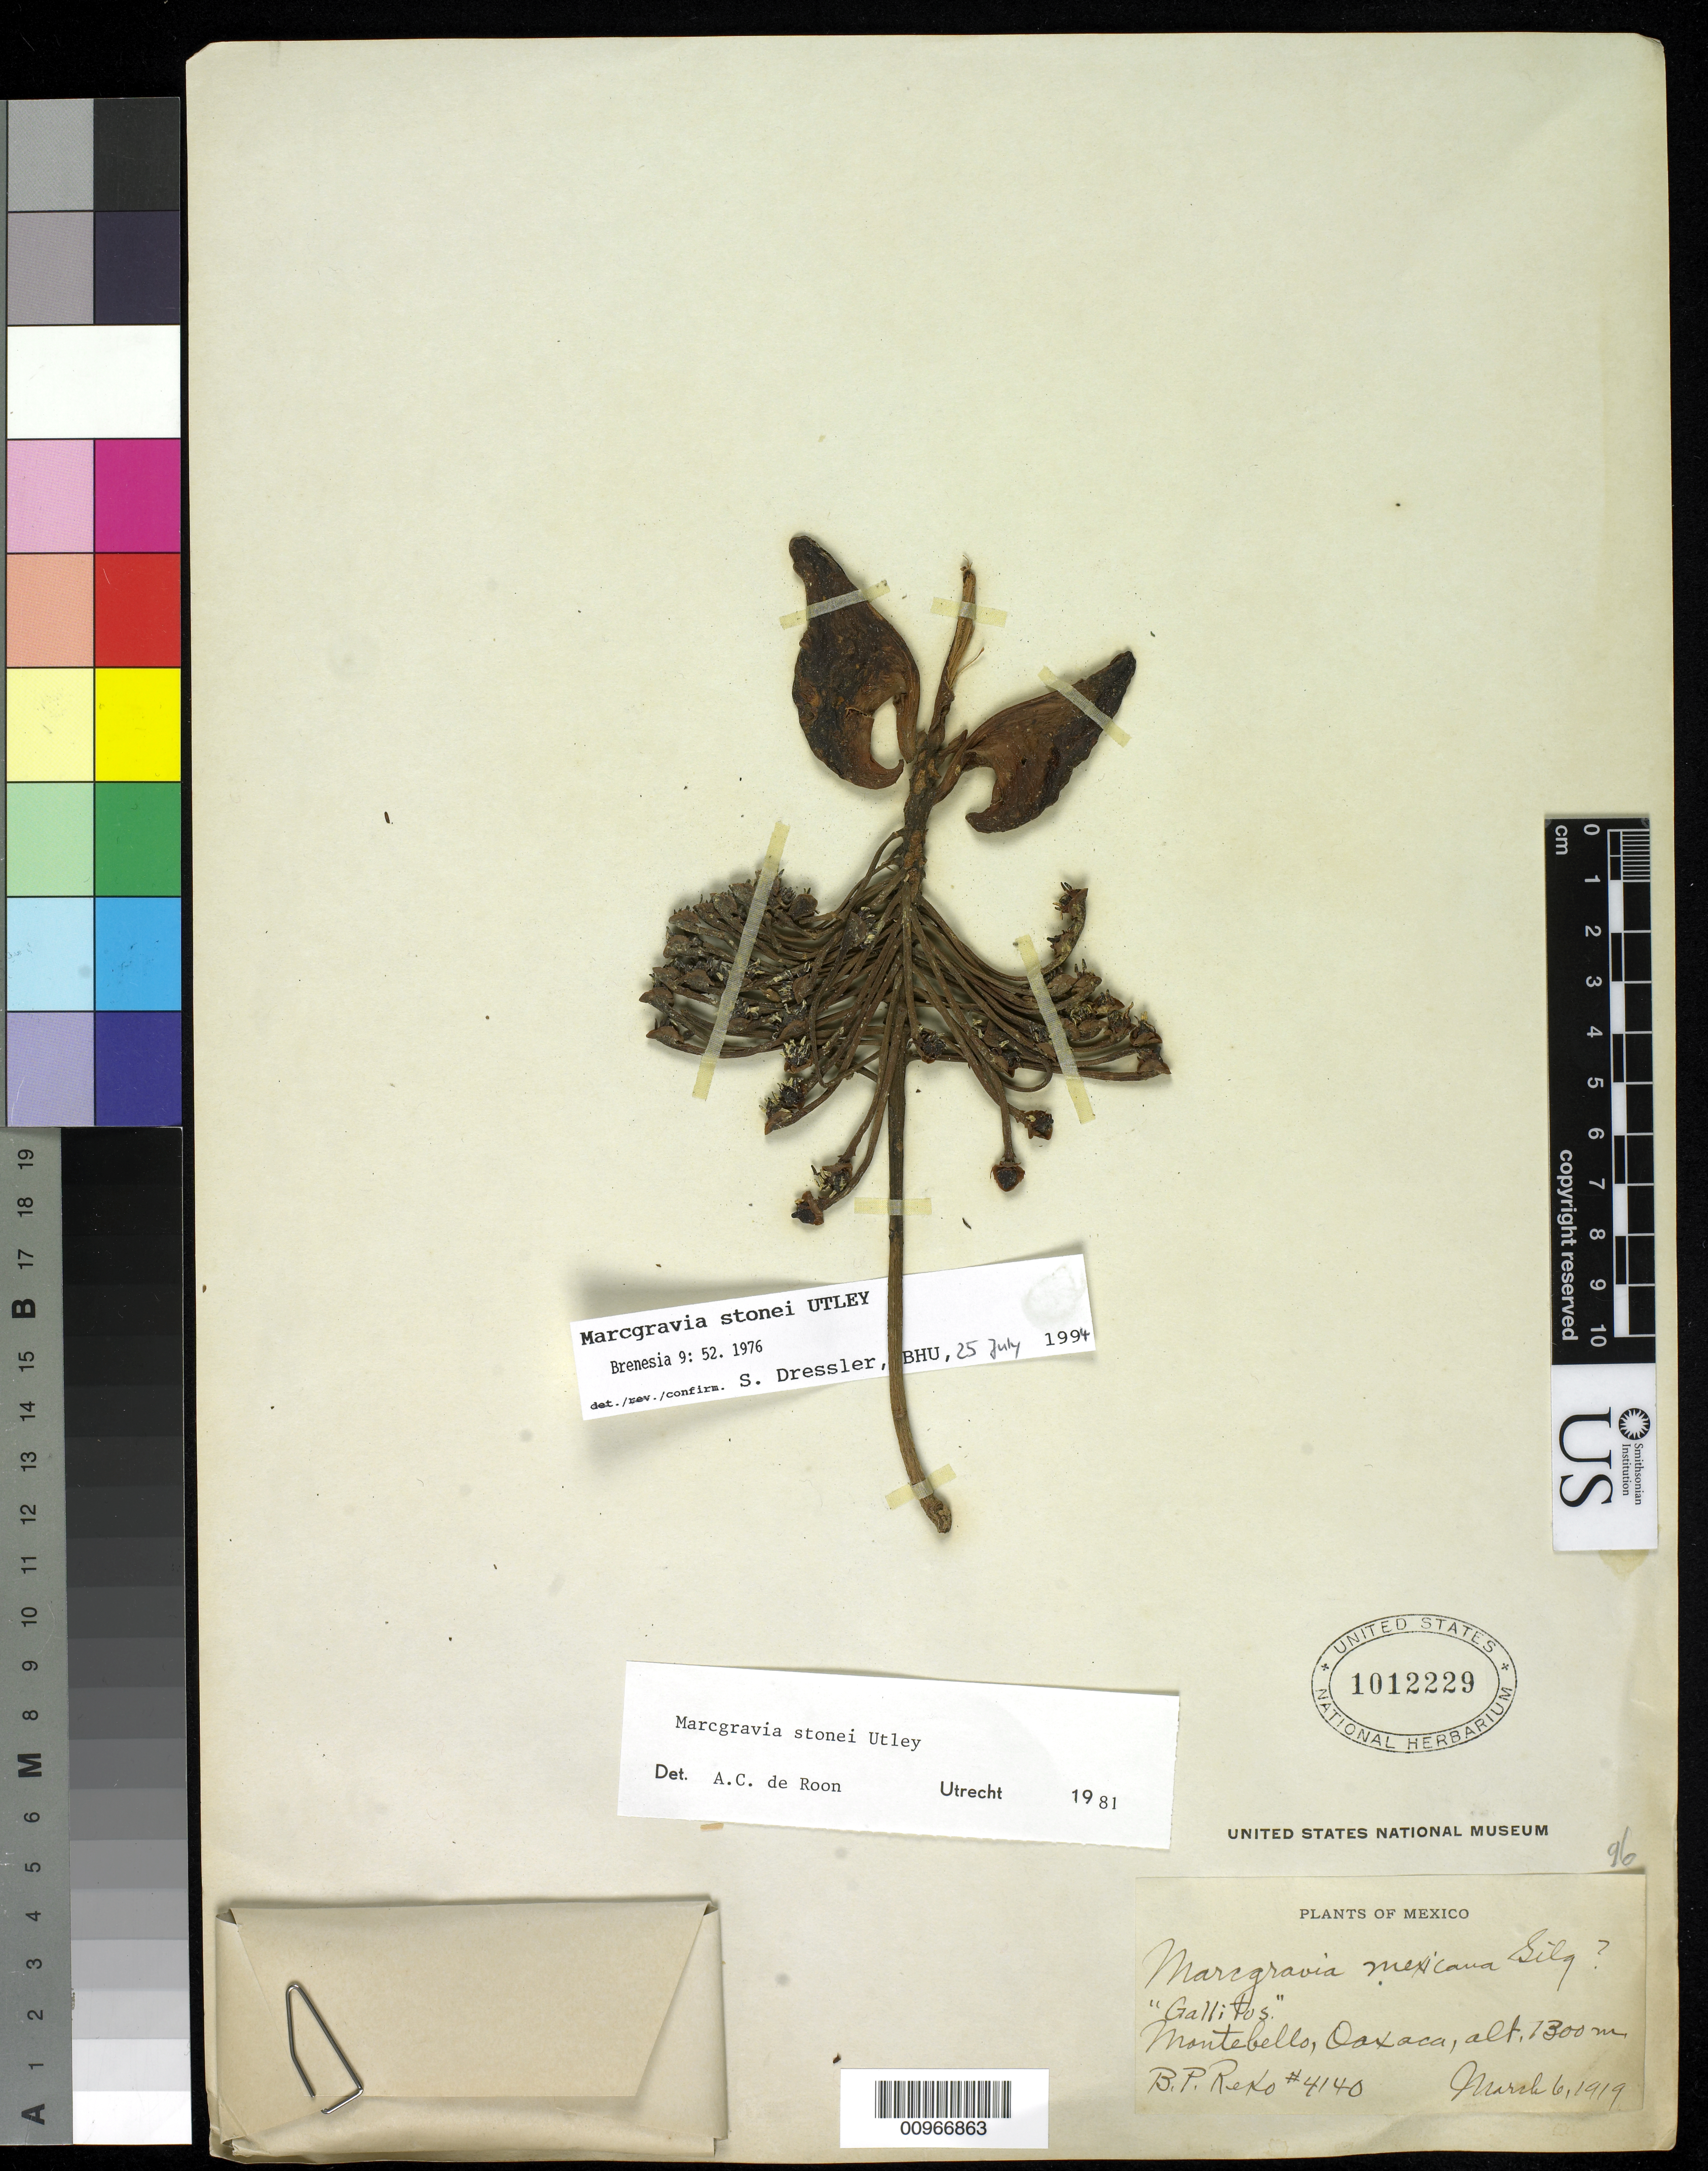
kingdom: Plantae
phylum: Tracheophyta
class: Magnoliopsida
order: Ericales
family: Marcgraviaceae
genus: Marcgravia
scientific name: Marcgravia stonei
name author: Utley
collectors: B. P. Reko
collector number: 4140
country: Mexico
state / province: Oaxaca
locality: Montebello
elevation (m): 1300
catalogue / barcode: US 1012229